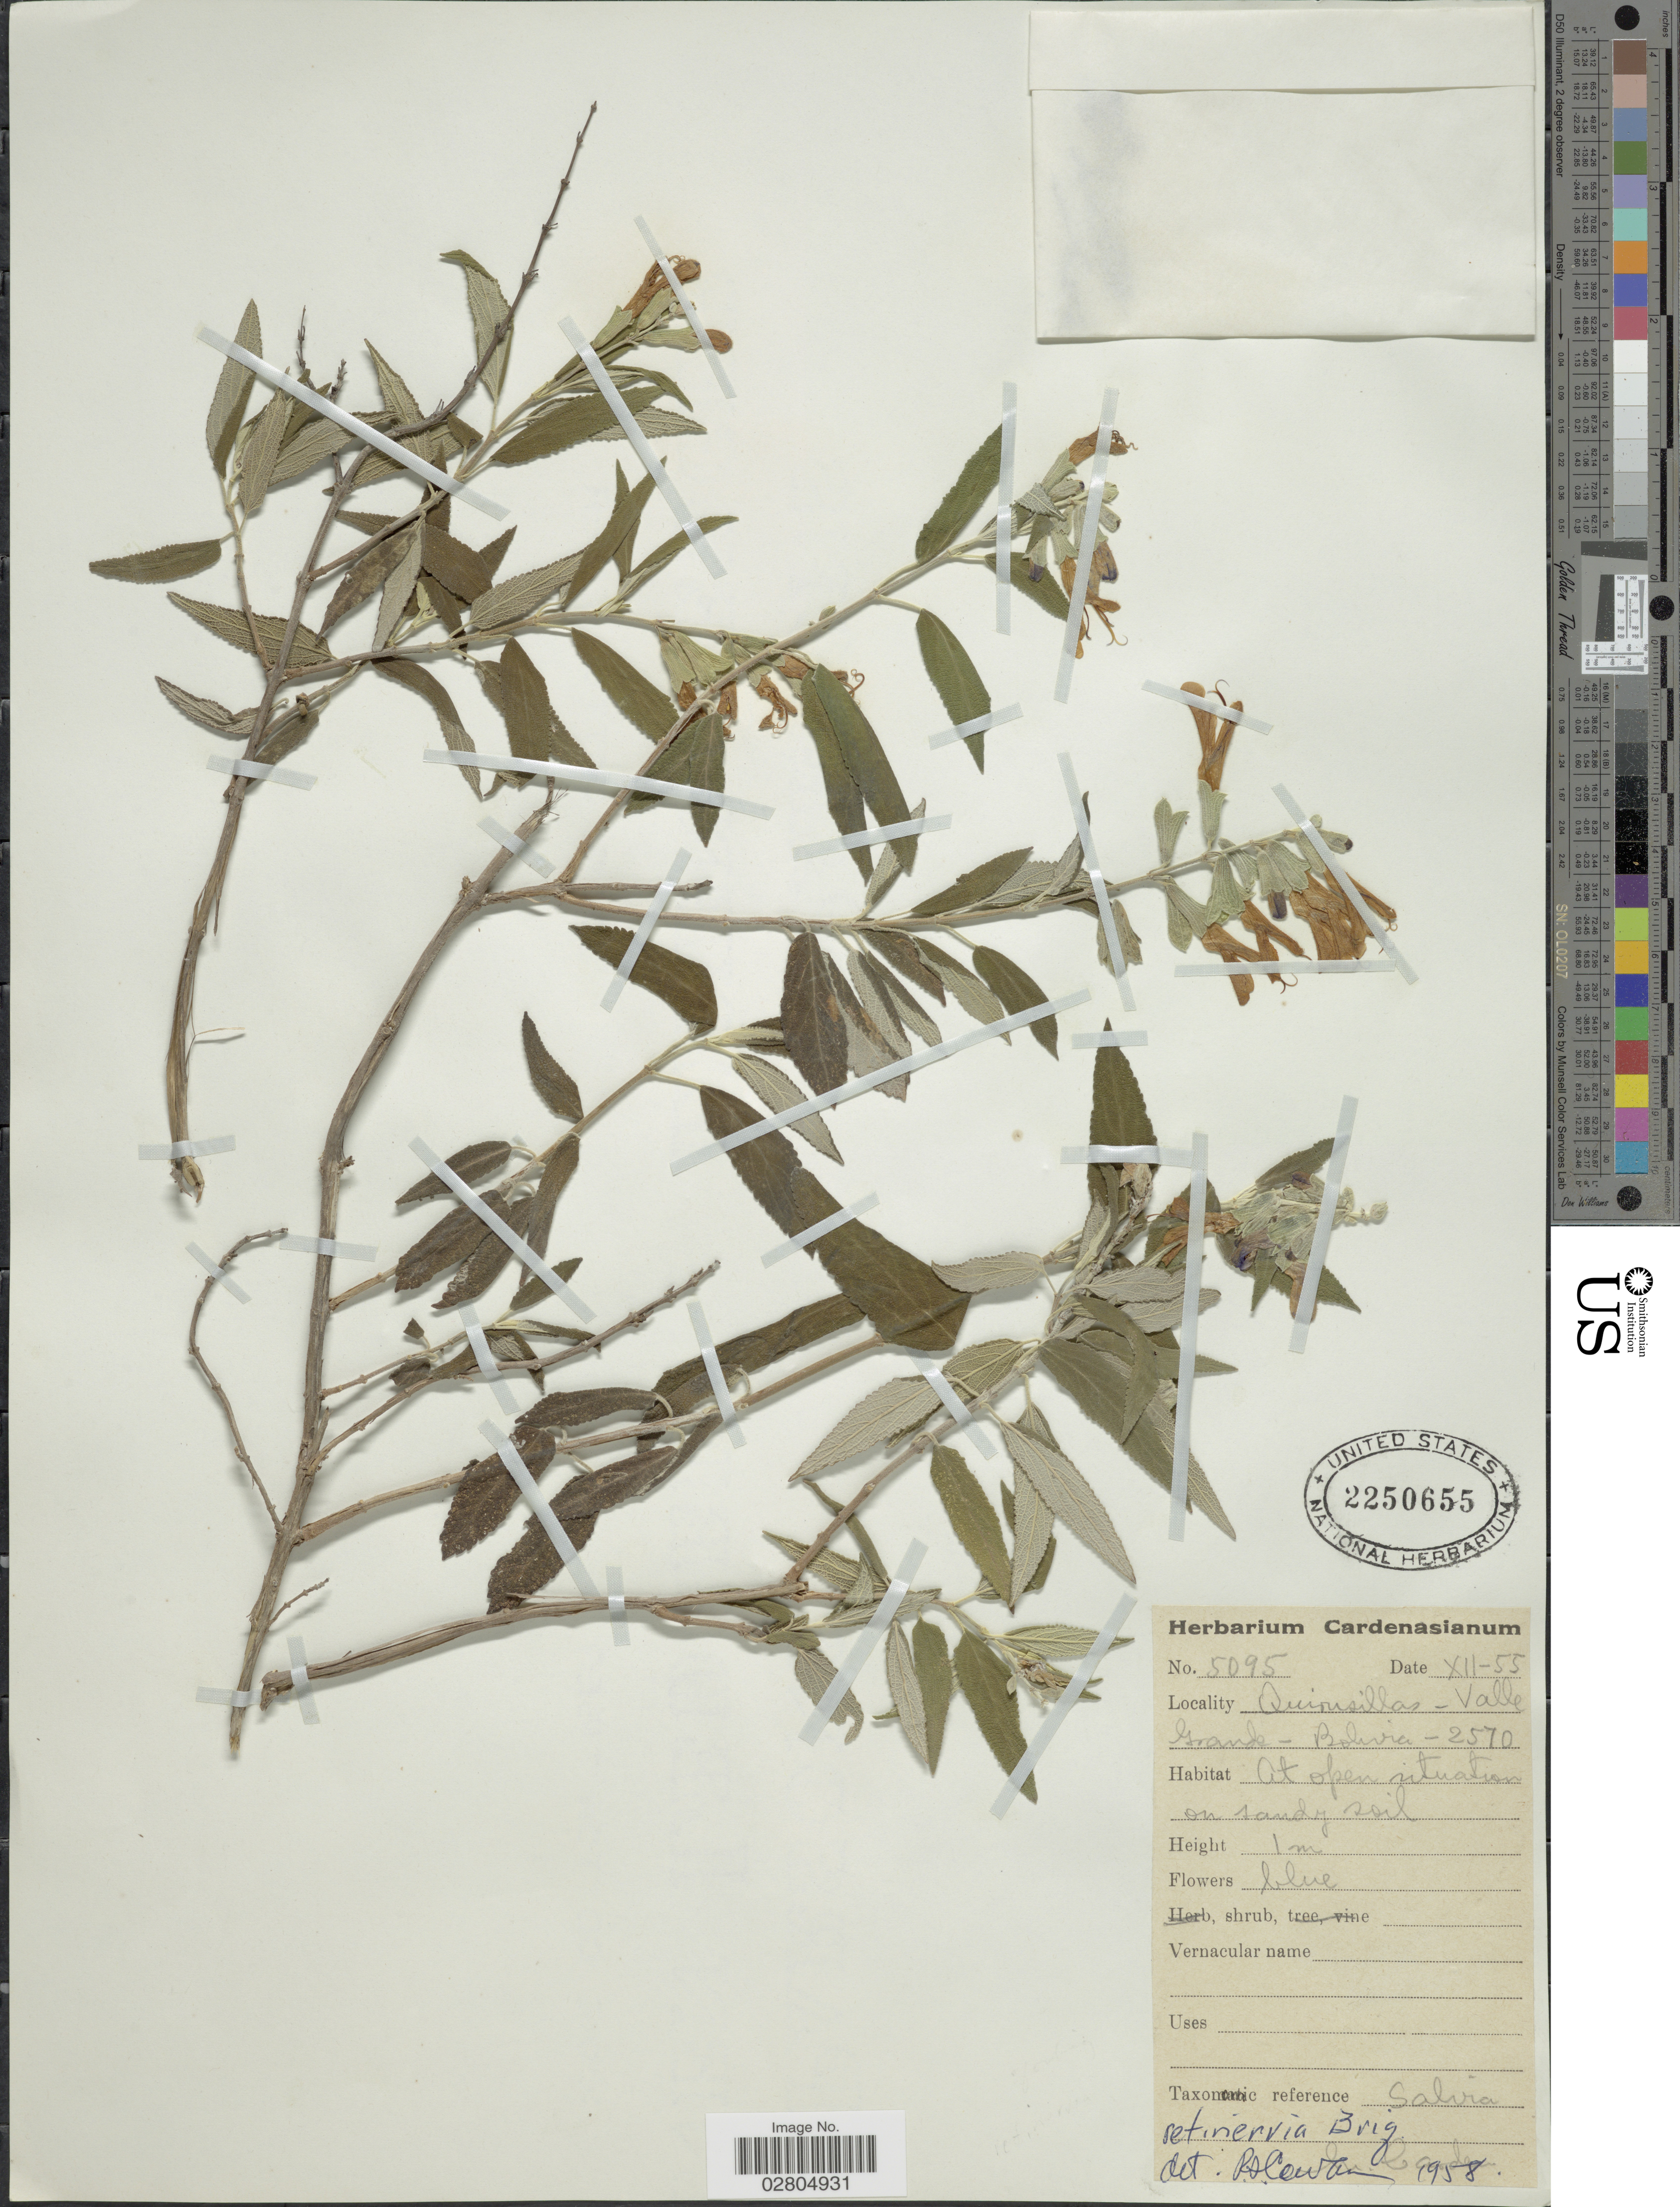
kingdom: Plantae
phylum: Tracheophyta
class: Magnoliopsida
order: Lamiales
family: Lamiaceae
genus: Salvia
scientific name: Salvia retinervia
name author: Briq.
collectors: M. Cárdenas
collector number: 5095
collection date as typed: Transcribed d/m/y: /12/55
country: Bolivia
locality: Quinisillas - Valle Grande.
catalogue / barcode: US 2250655